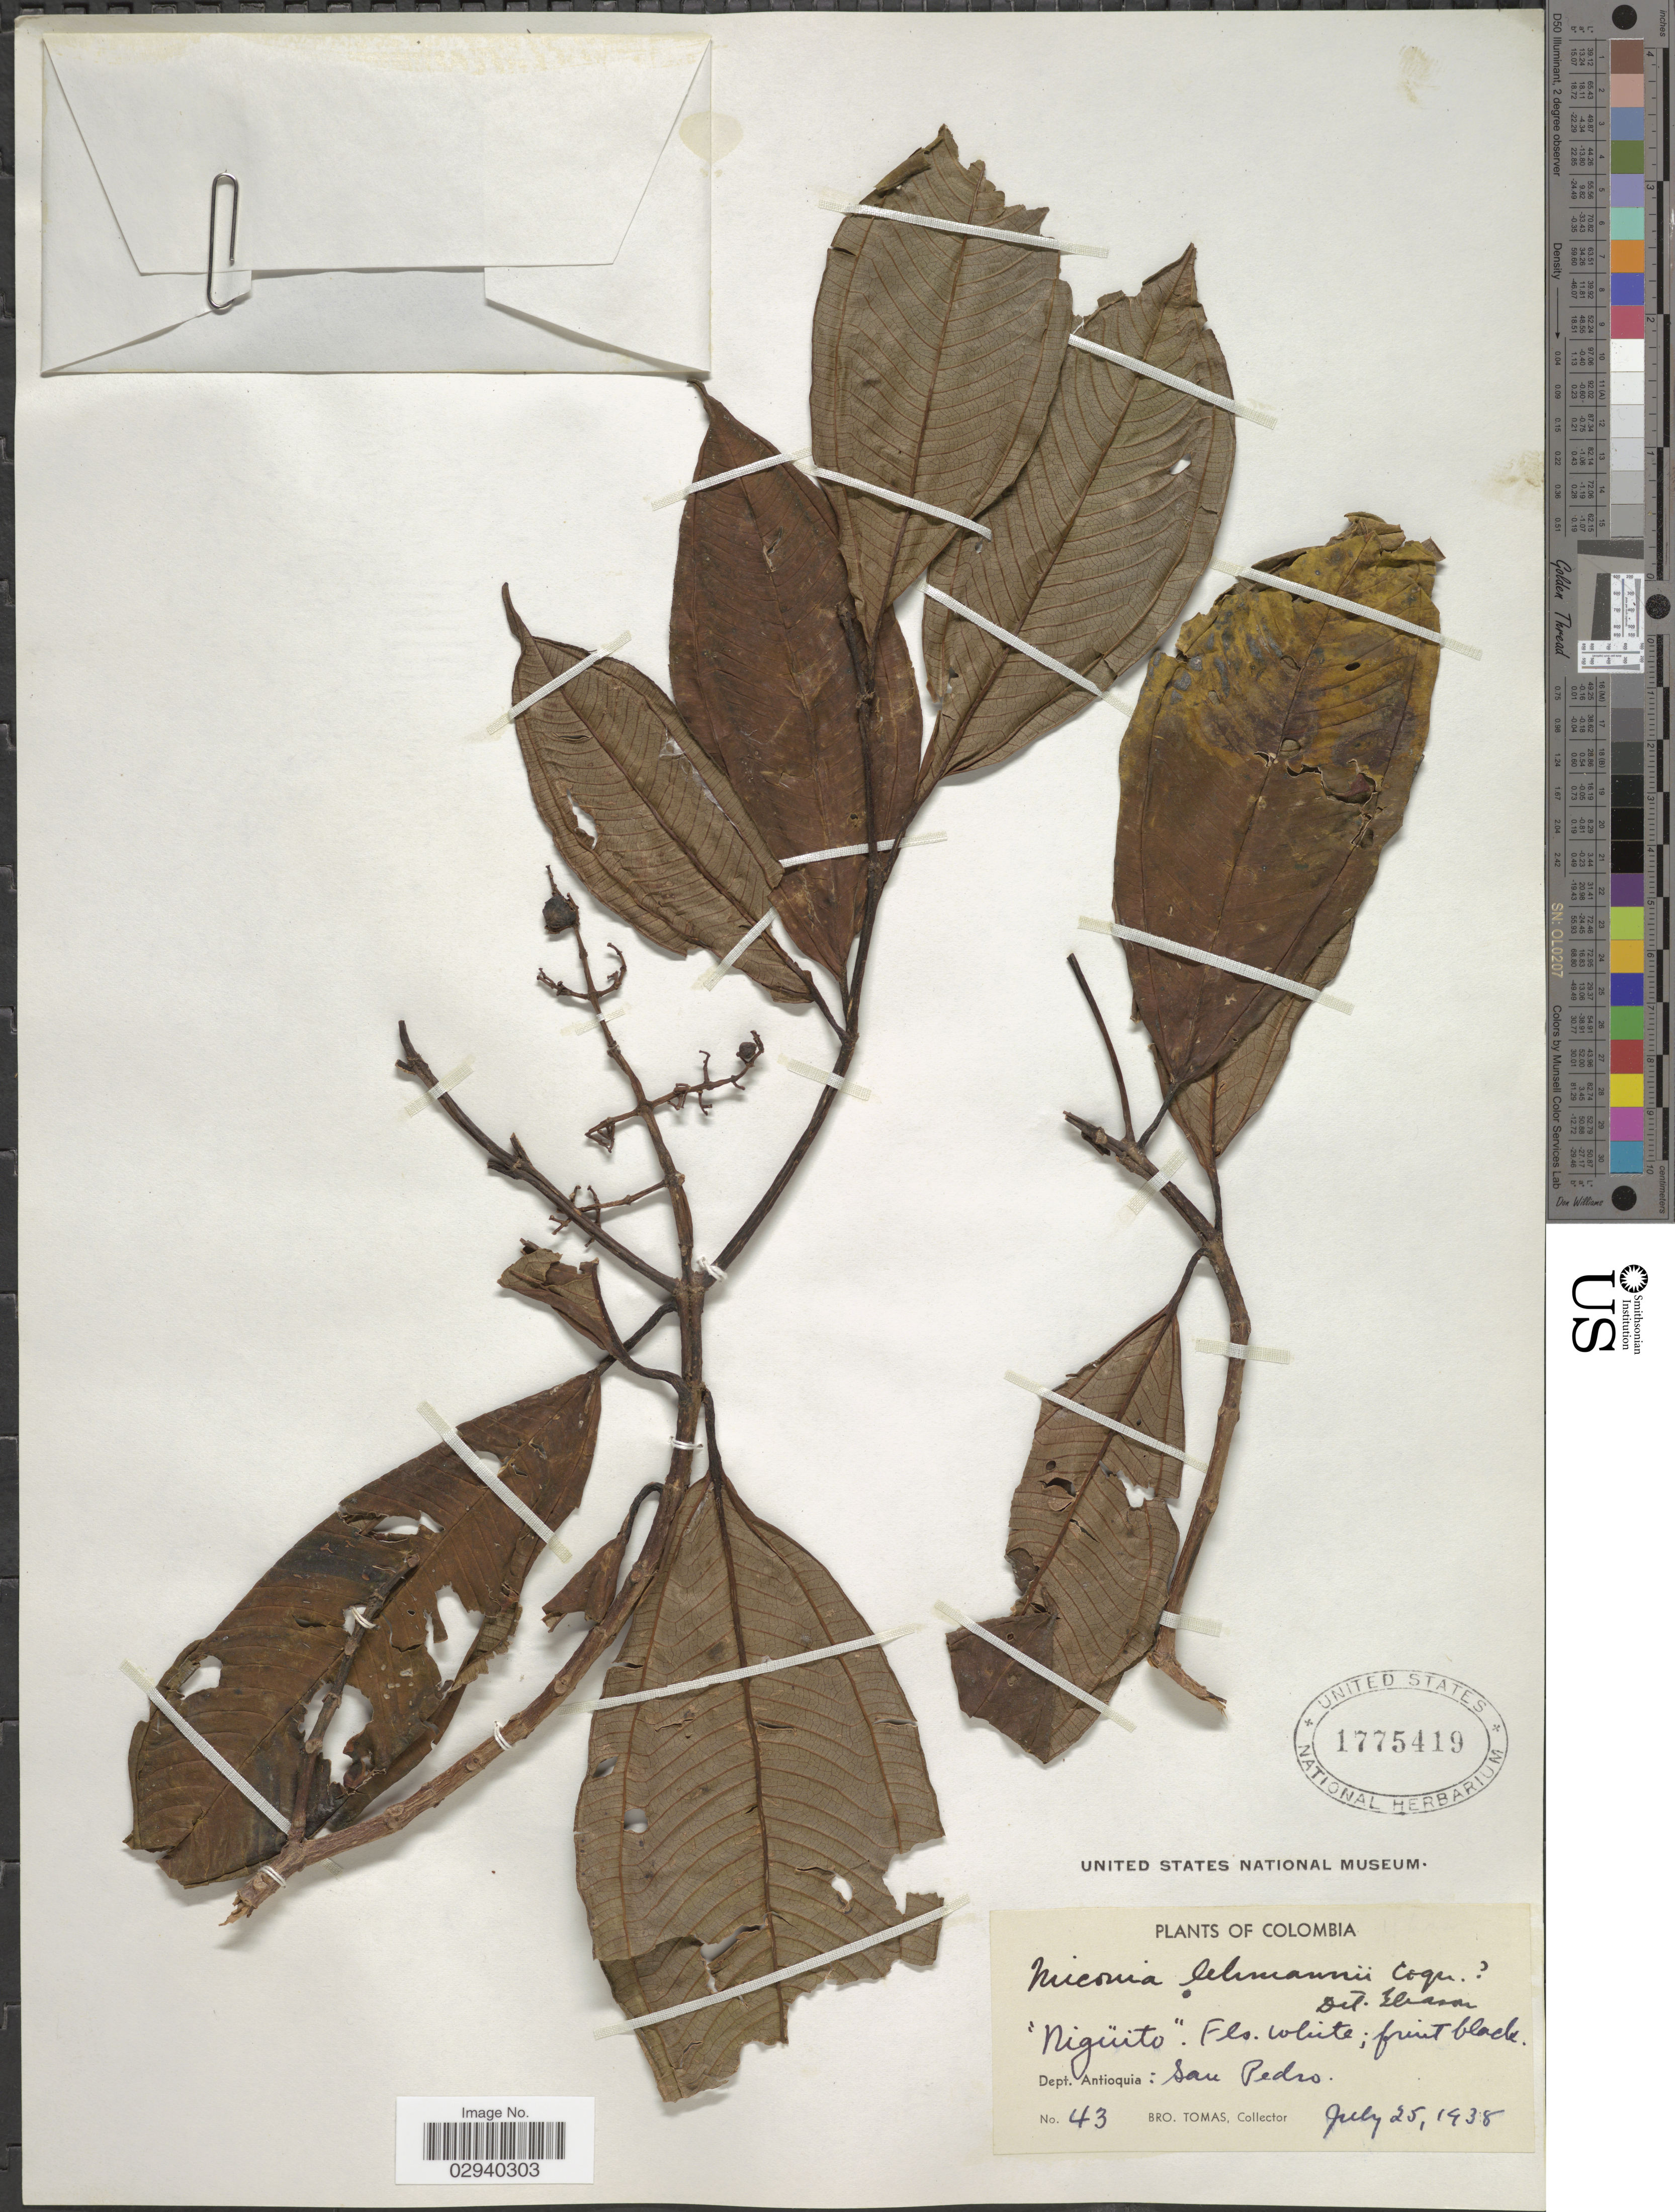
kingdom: Plantae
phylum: Tracheophyta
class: Magnoliopsida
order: Myrtales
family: Melastomataceae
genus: Miconia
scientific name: Miconia lehmannii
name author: Cogn.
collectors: B. Tomas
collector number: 743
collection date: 1938-07-25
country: Colombia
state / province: Antioquia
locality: Dept. Antioquia: San Pedro.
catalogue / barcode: US 1775419